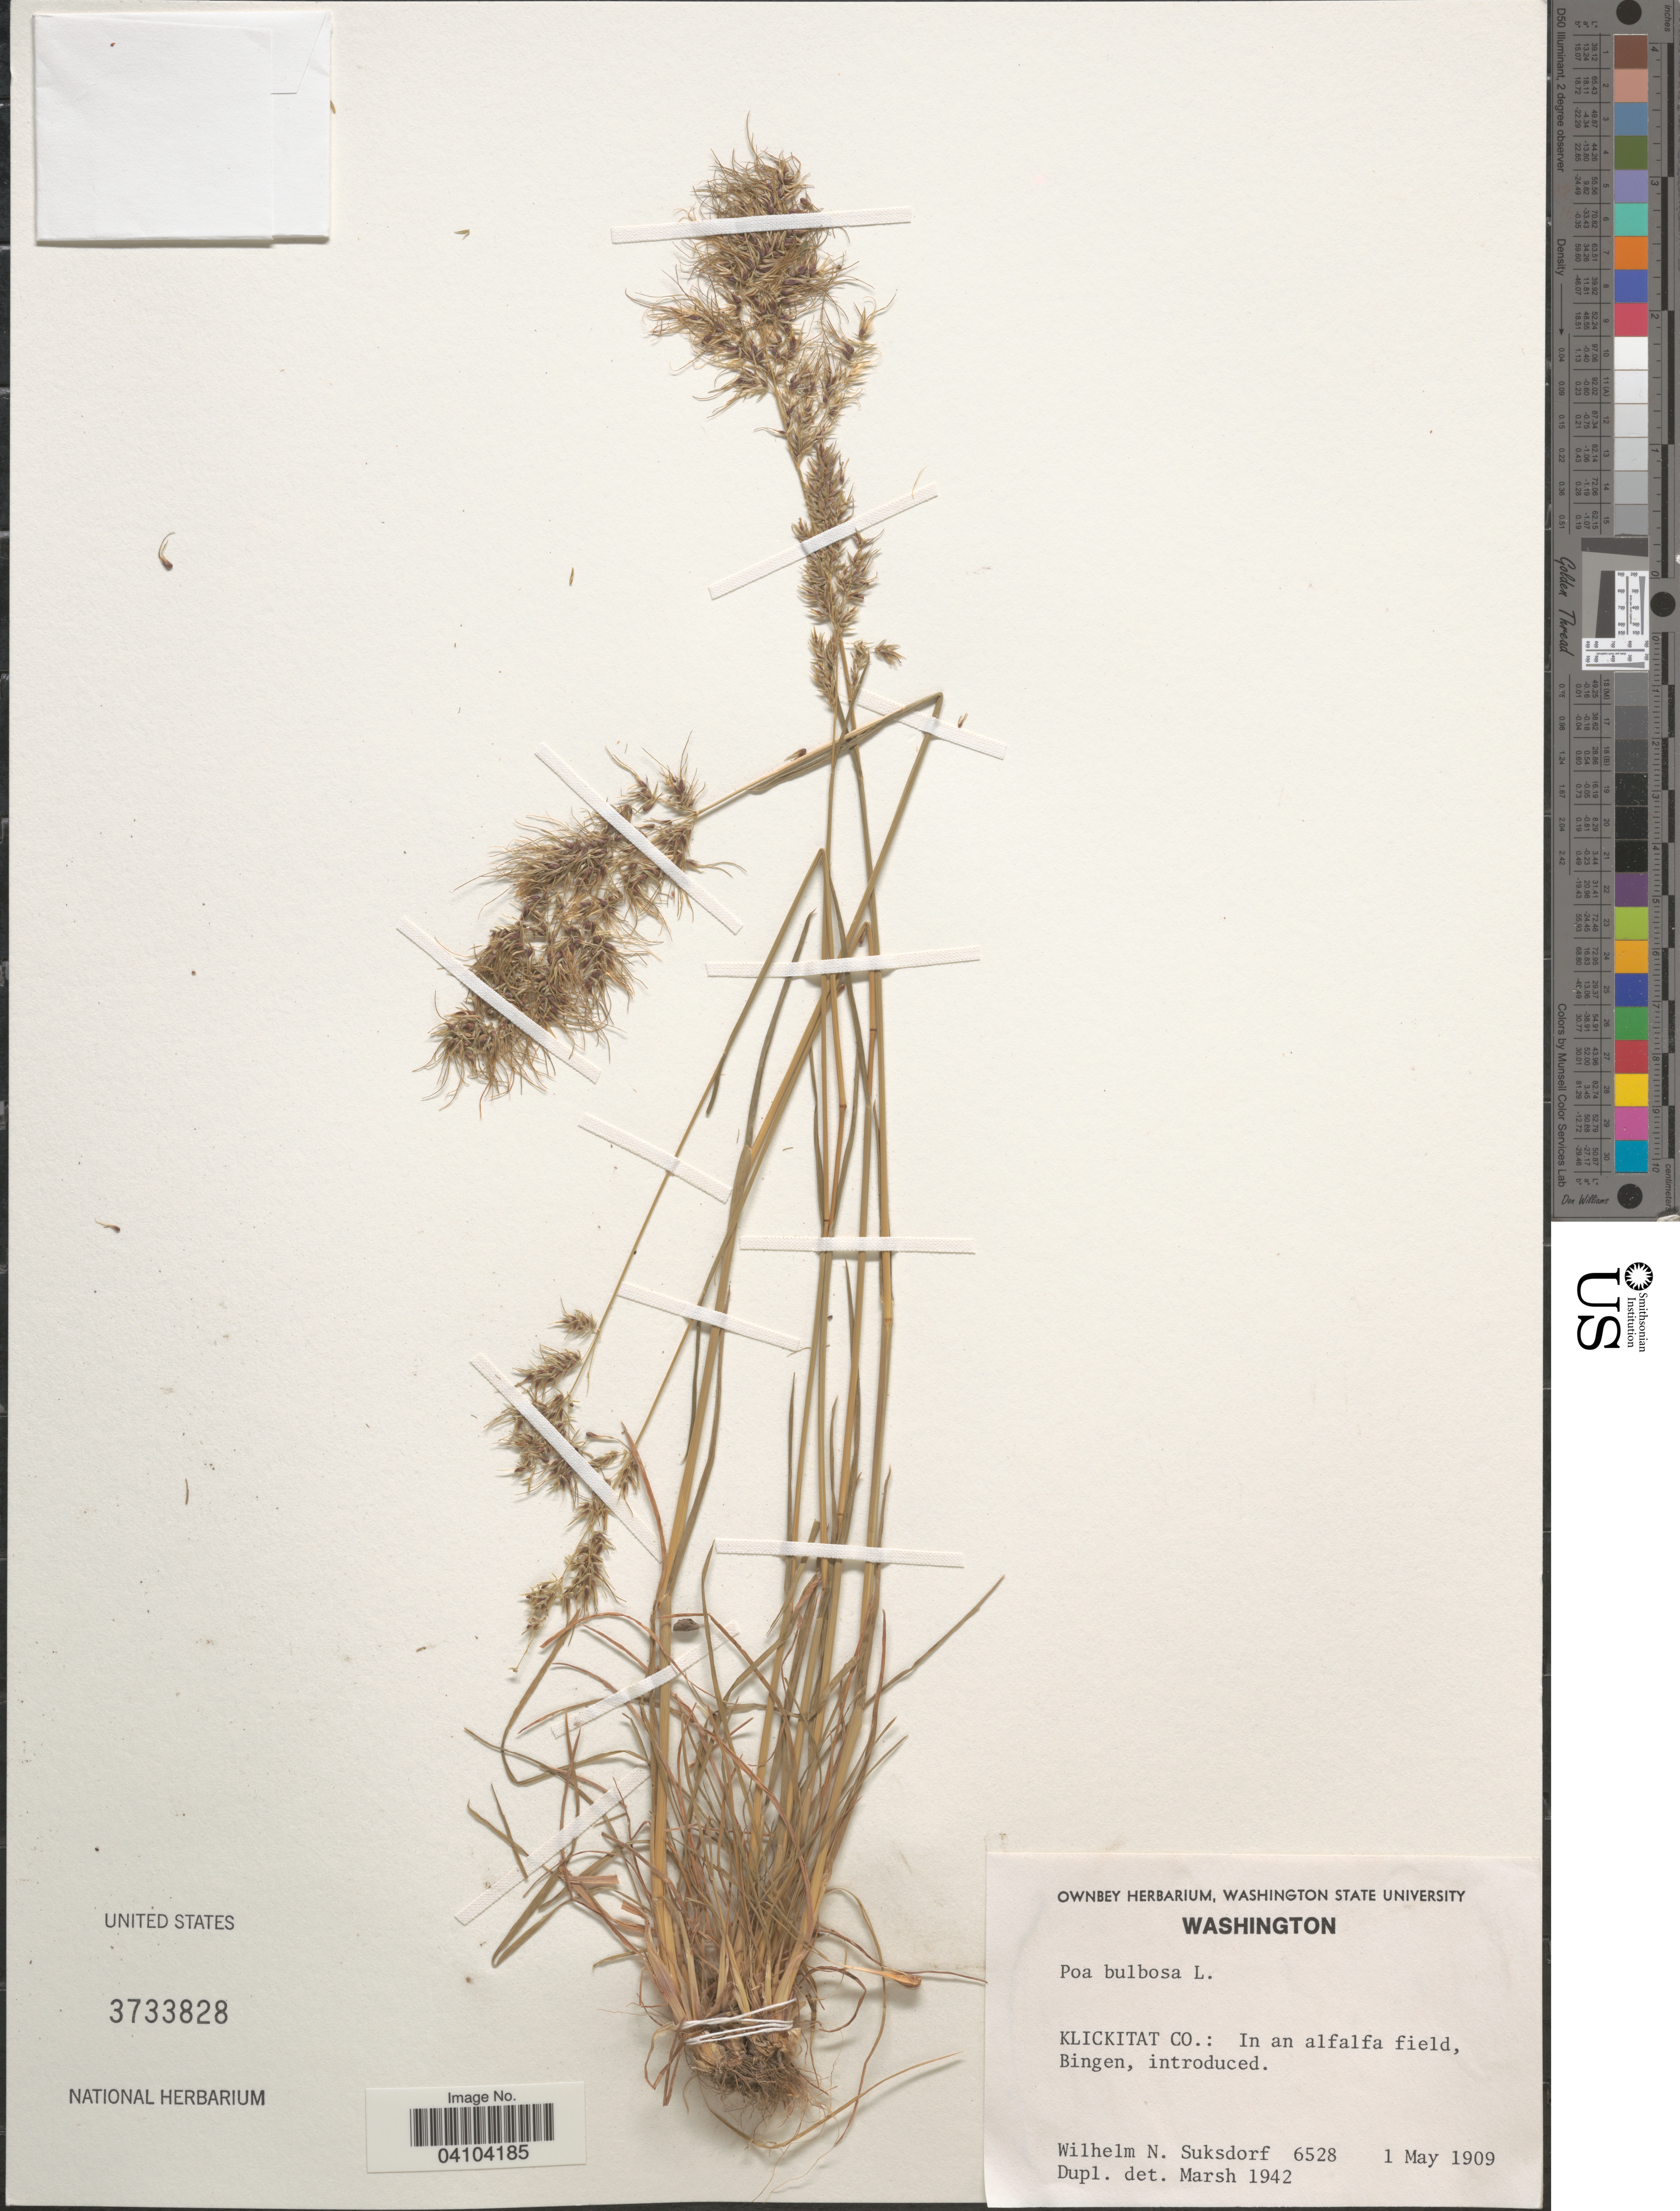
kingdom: Plantae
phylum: Tracheophyta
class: Liliopsida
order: Poales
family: Poaceae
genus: Poa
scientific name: Poa bulbosa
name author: L.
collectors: W. N. Suksdorf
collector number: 6528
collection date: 1909-05-01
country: United States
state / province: Washington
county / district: Klickitat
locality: Klickitat Co.: In an alfalfa field, Bingen, introduced.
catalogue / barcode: US 3733828